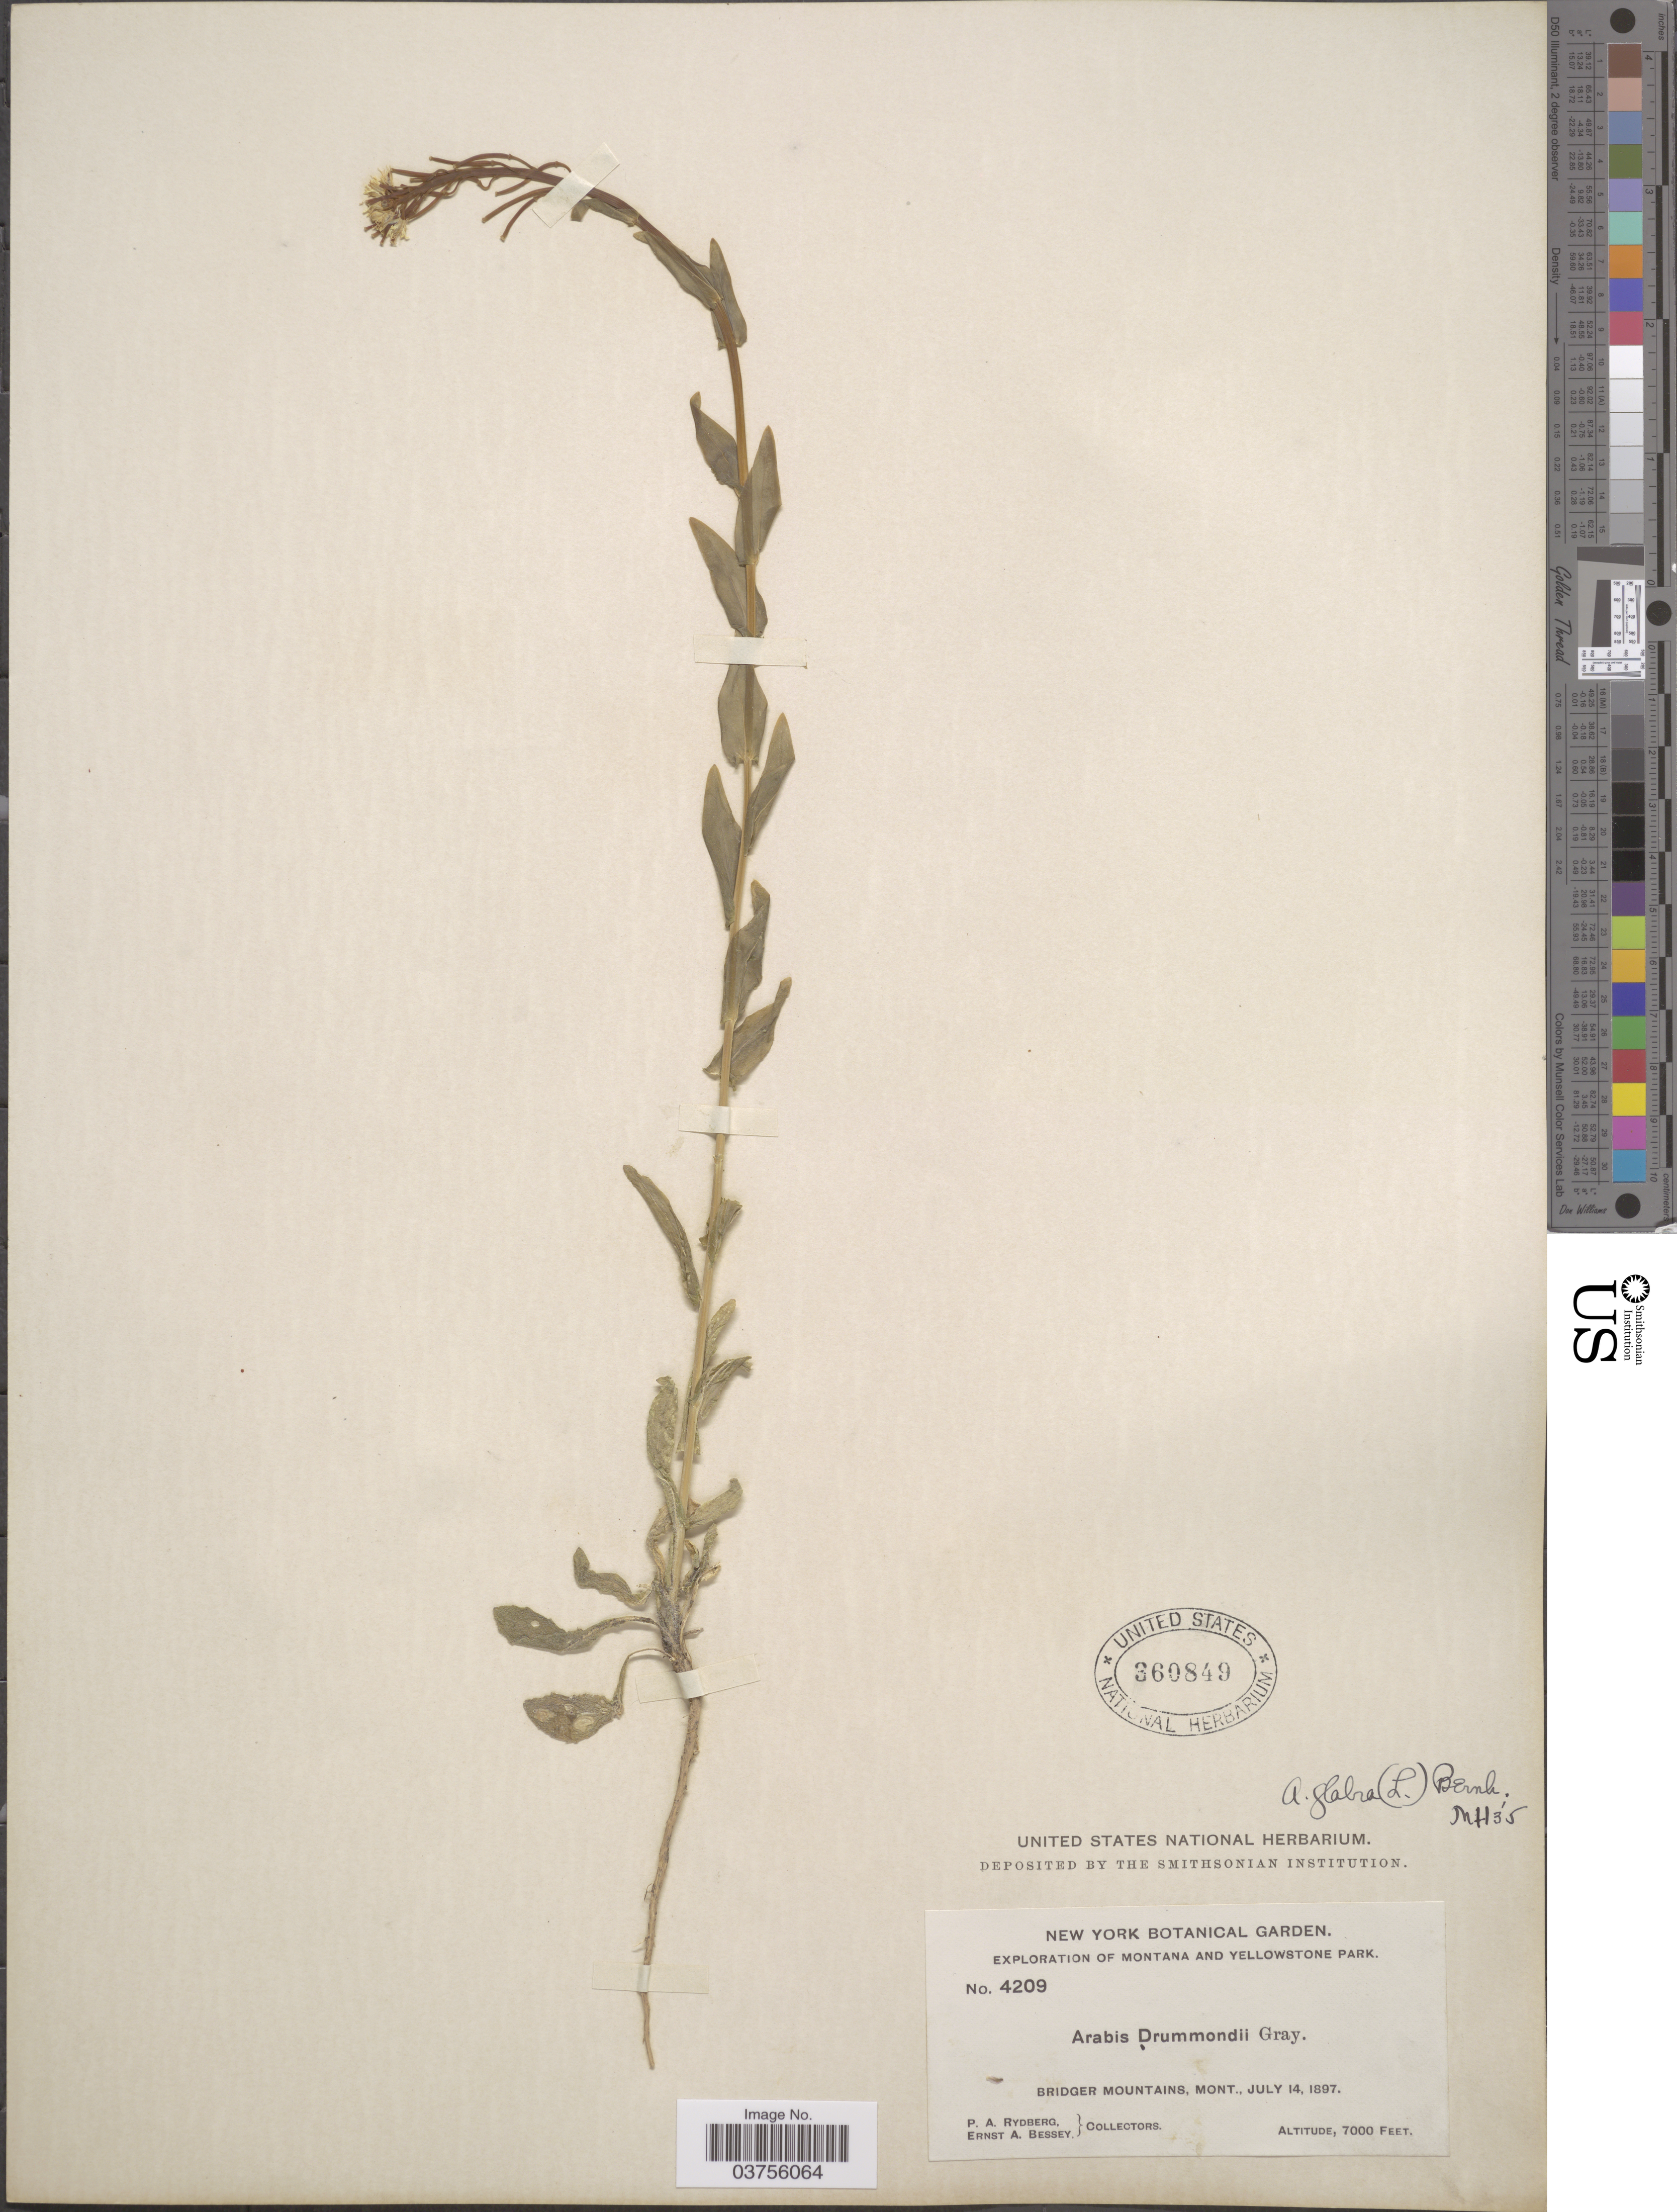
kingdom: Plantae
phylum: Tracheophyta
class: Magnoliopsida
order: Brassicales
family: Brassicaceae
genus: Turritis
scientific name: Turritis glabra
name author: L.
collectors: P. A. Rydberg & E. A. Bessey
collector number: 4209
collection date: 1897-07-14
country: United States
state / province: Montana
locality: Yellowstone Park. Bridger Mountains.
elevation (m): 2134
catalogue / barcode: US 360849